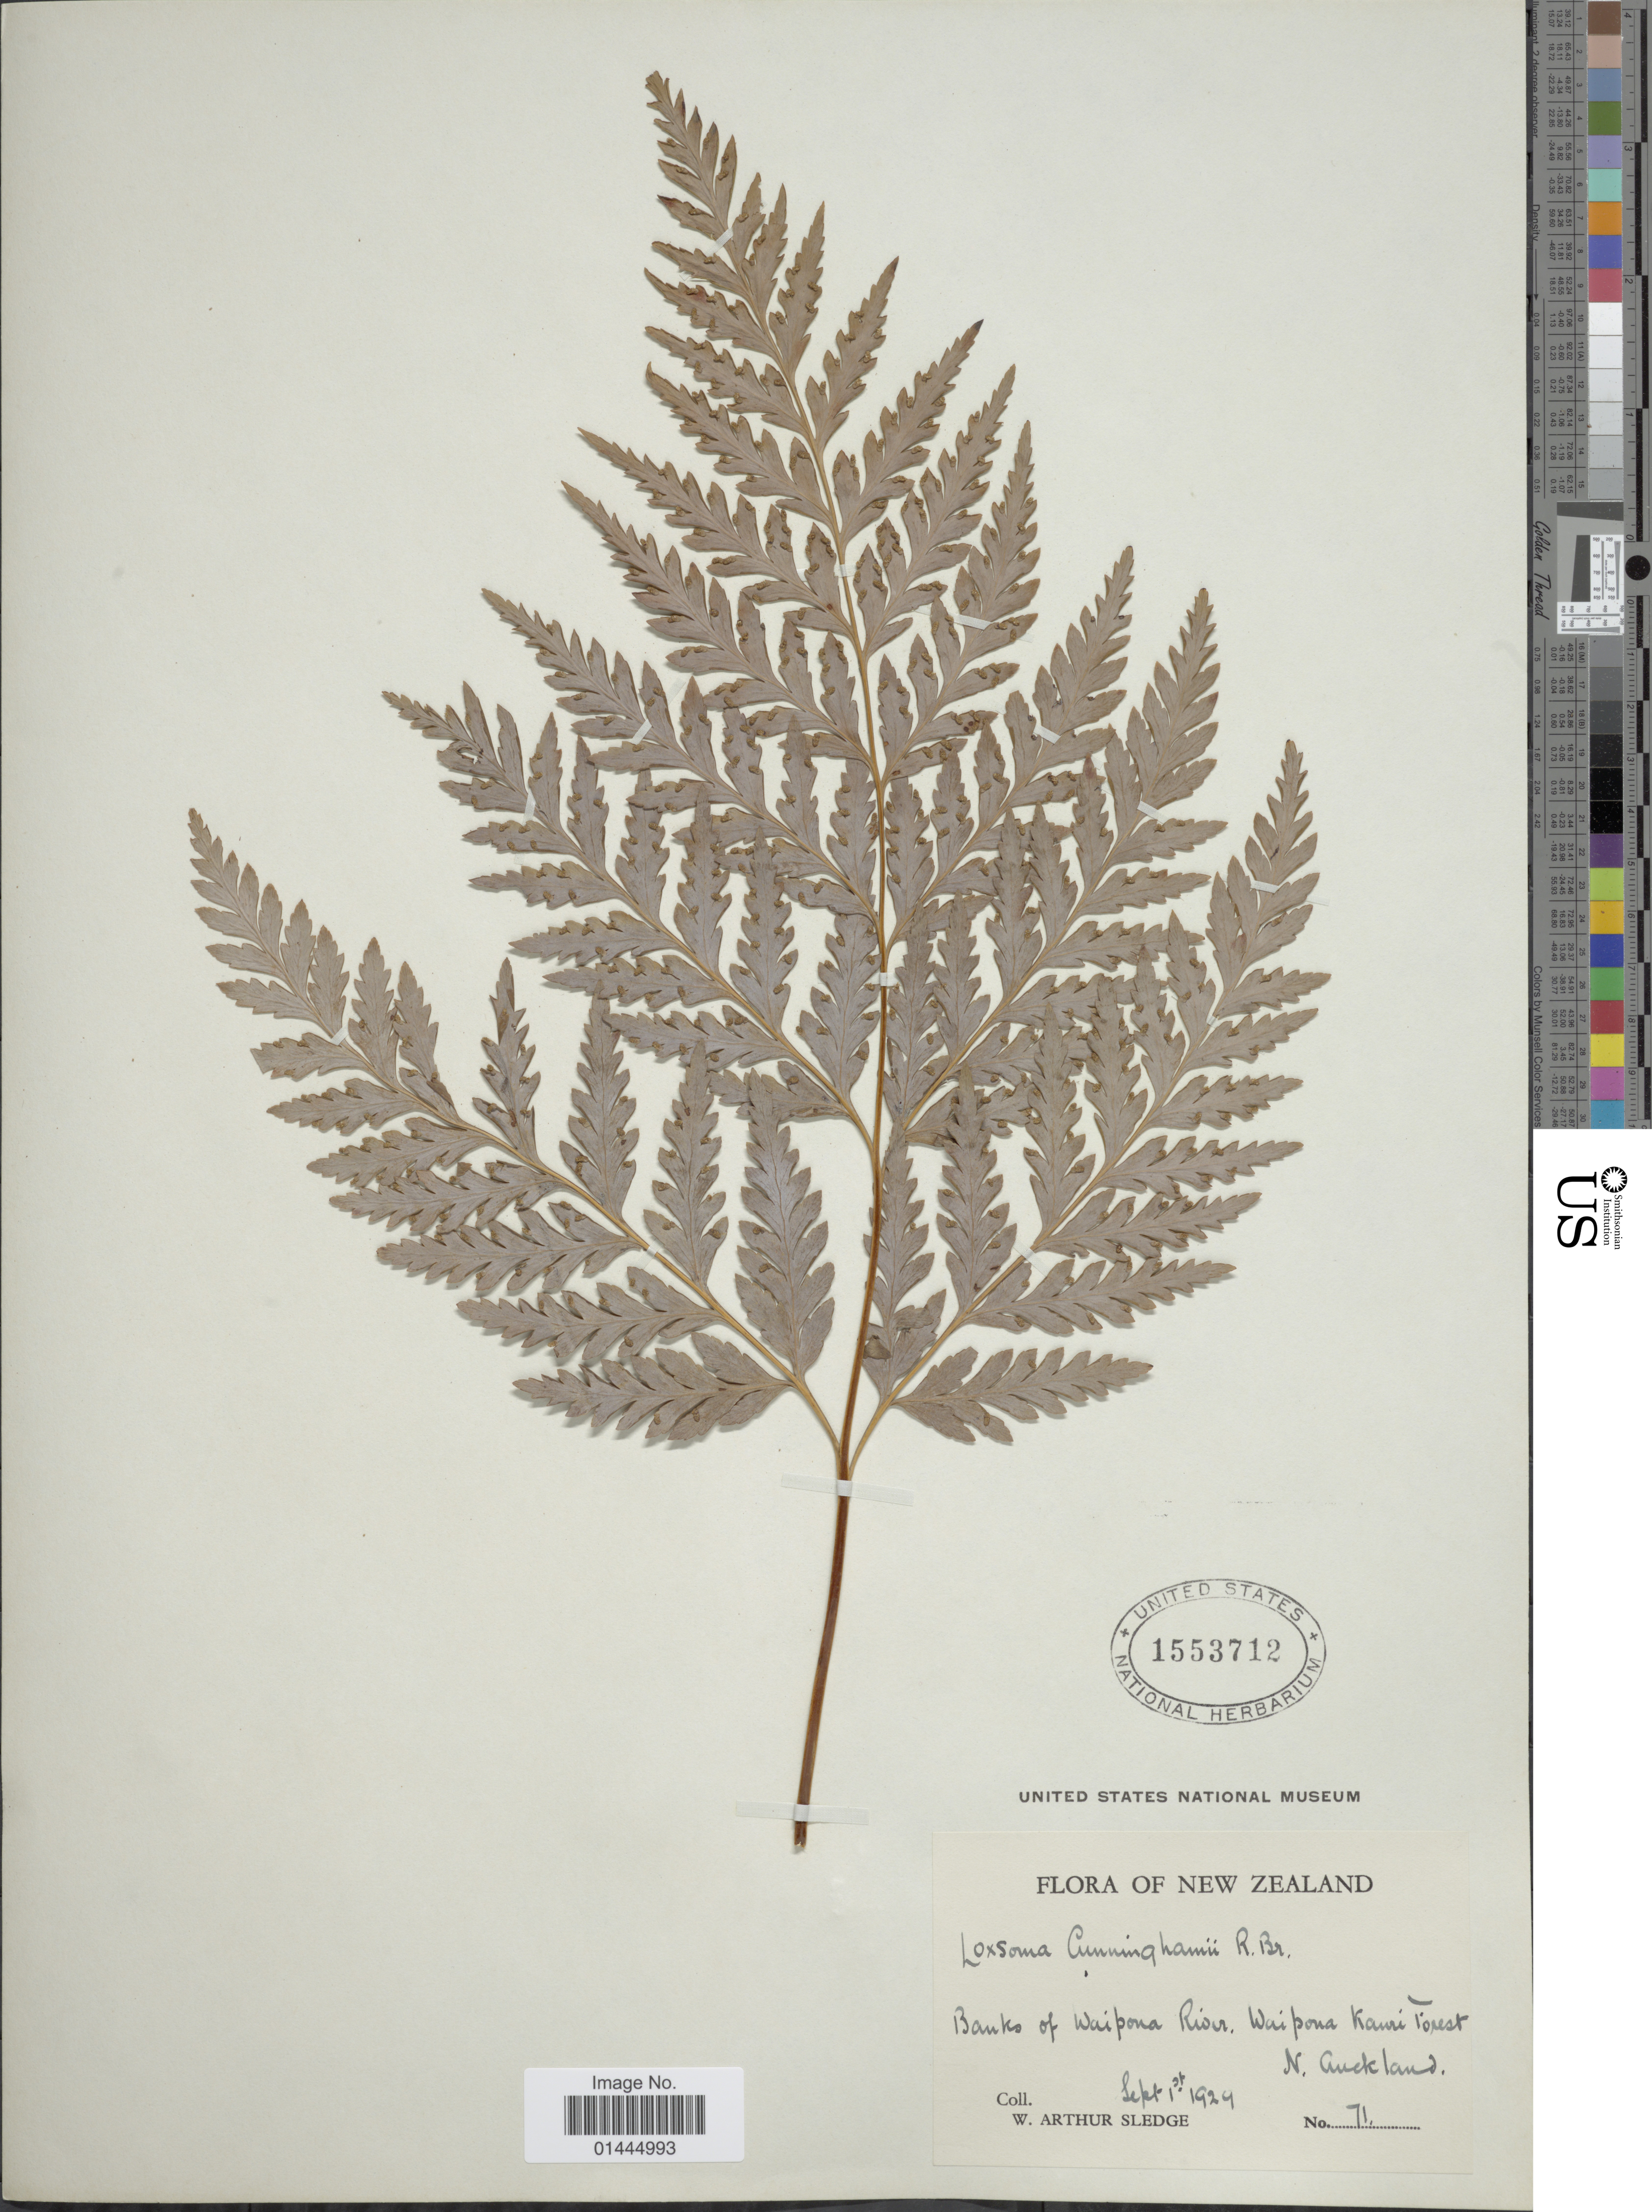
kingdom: Plantae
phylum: Tracheophyta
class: Polypodiopsida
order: Cyatheales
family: Loxsomataceae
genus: Loxsoma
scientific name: Loxsoma cunninghamii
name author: R. Br.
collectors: W. A. Sledge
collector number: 71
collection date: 1929-09-01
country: New Zealand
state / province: Auckland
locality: Banks of Waipoua River, Waipoua Kauri Forest, N. Auckland.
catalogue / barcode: US 1553712